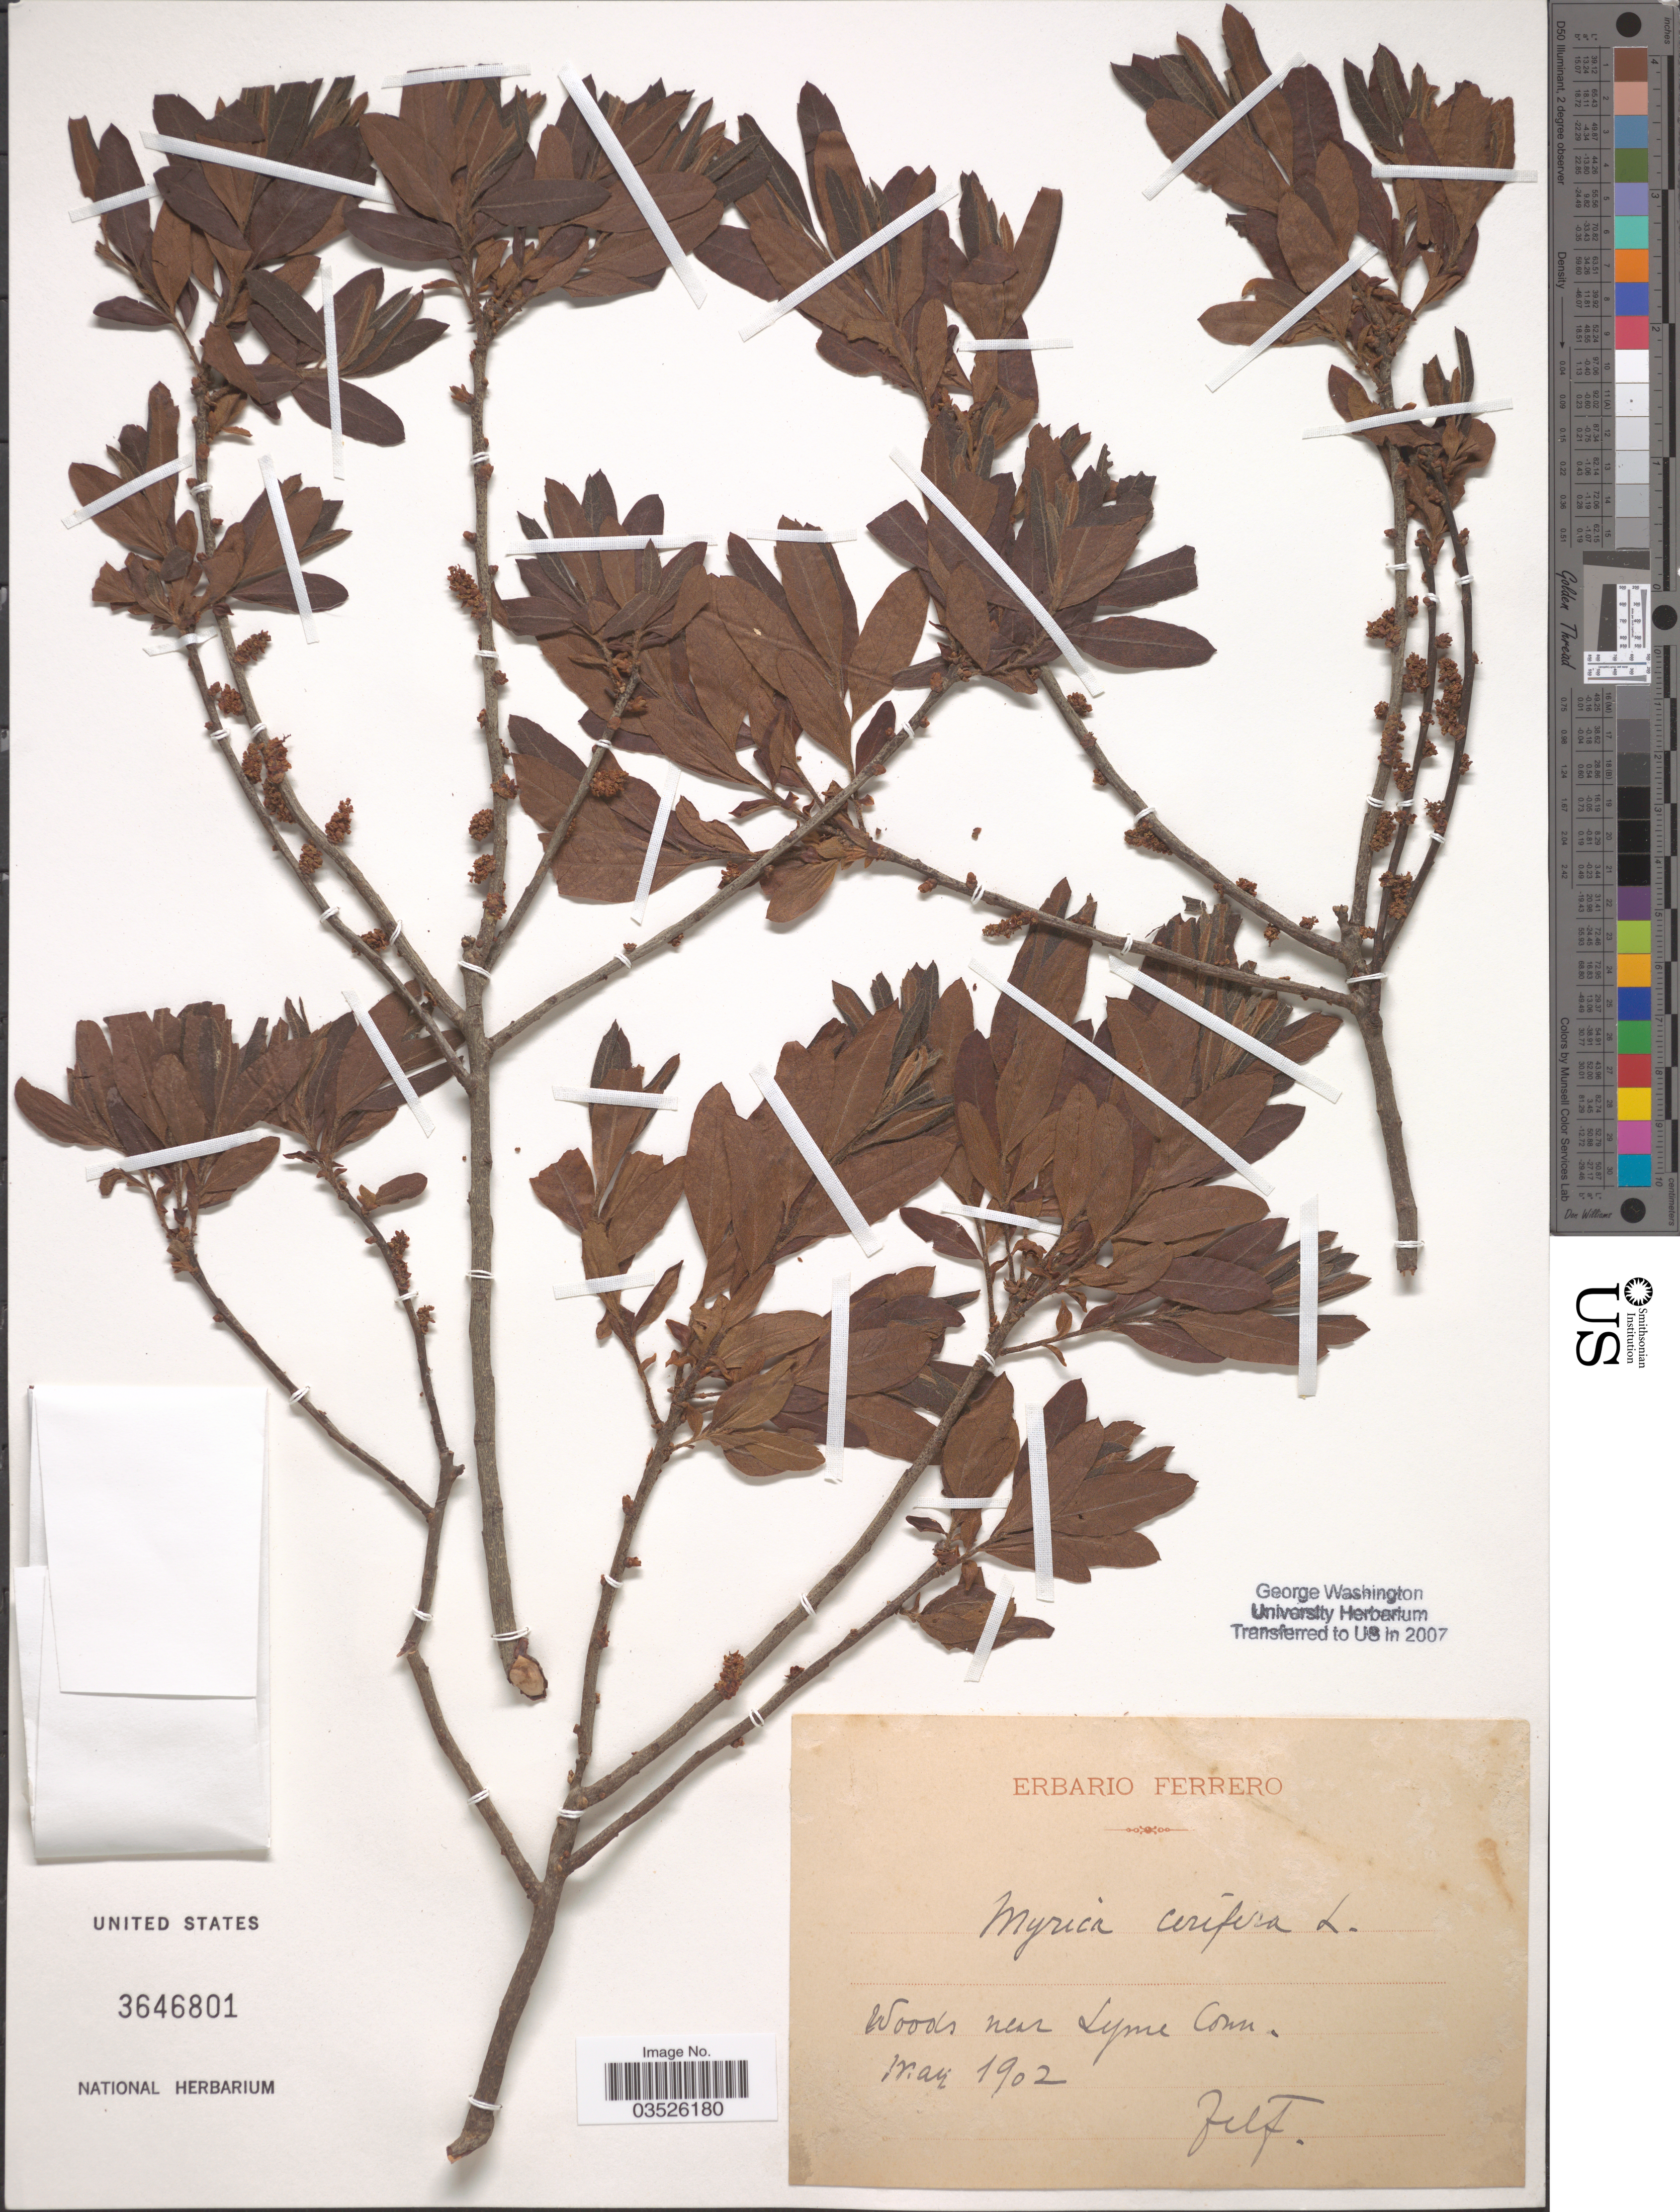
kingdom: Plantae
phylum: Tracheophyta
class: Magnoliopsida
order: Fagales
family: Myricaceae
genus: Morella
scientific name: Morella cerifera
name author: (L.) Small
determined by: Strong, Mark T., (BOT), Smithsonian Institution - National Museum of Natural History (UNITED STATES)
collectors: Ferrero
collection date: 1902-05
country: United States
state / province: Connecticut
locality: Woods near Lyme.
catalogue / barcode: US 3646801